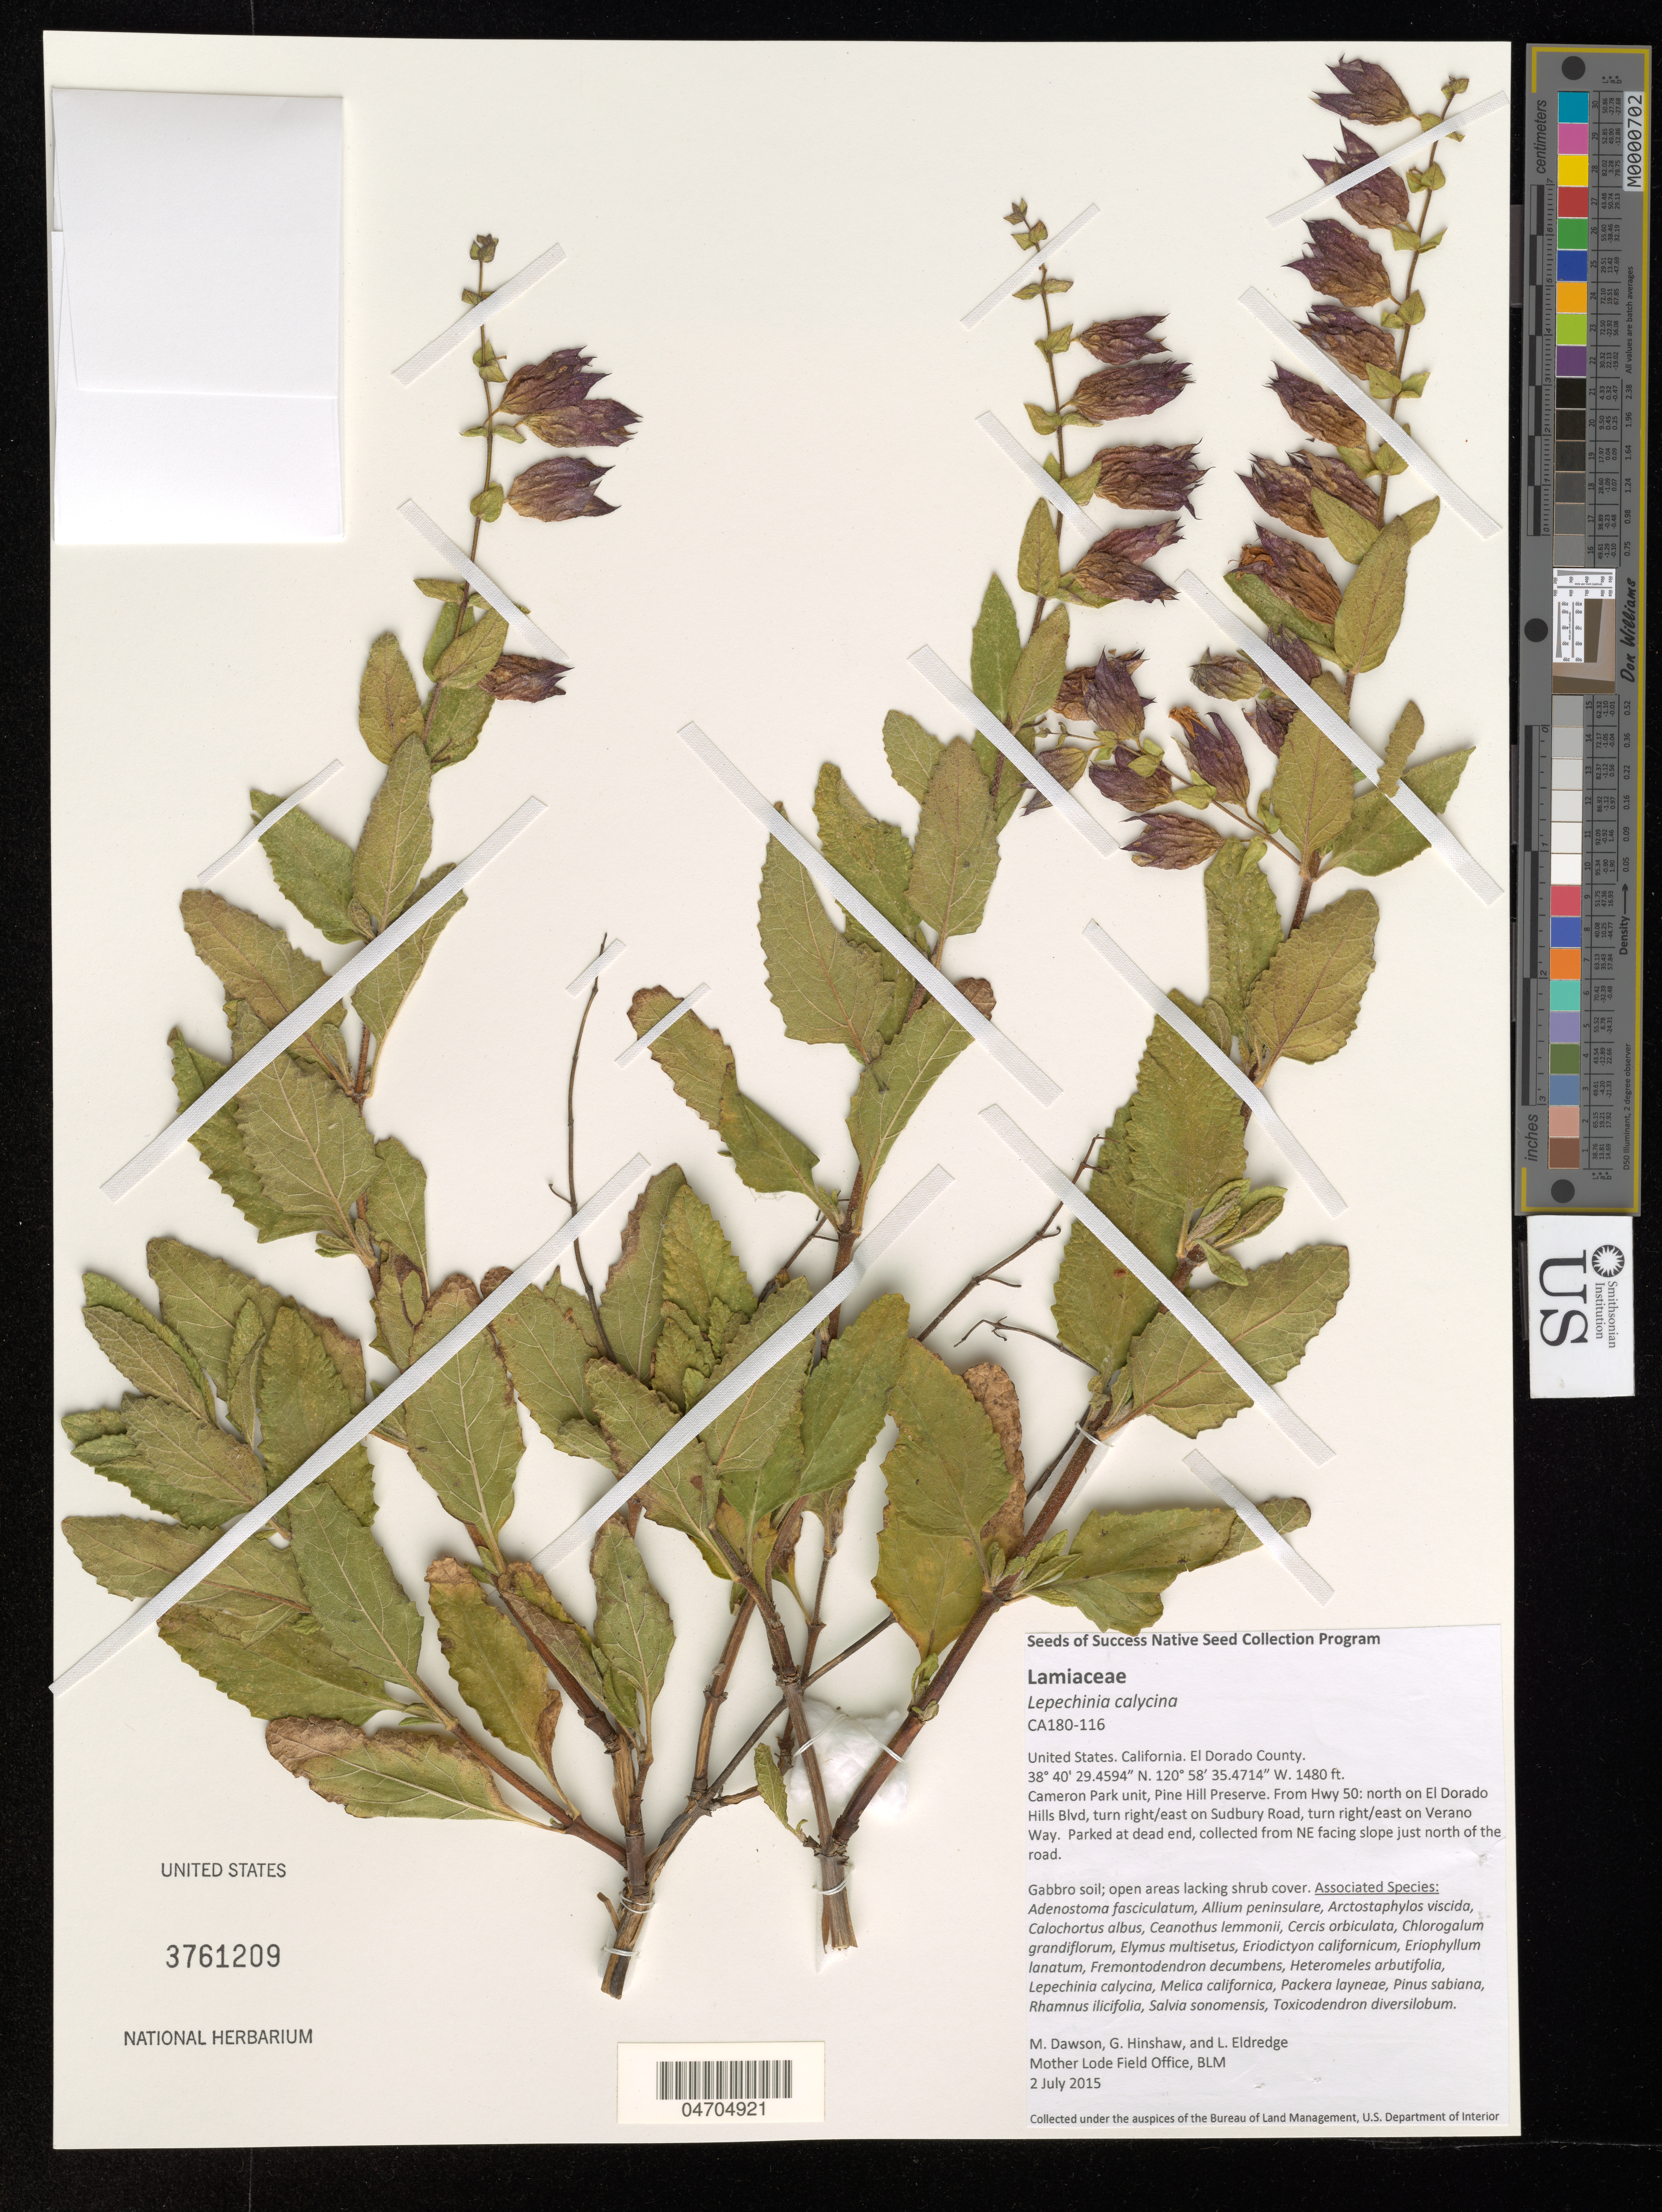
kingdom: Plantae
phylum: Tracheophyta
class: Magnoliopsida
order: Lamiales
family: Lamiaceae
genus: Lepechinia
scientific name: Lepechinia calycina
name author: (Benth.) Epling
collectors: M. Dawson, G. Hinshaw & L. Eldredge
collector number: CA180-116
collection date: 2015-07-02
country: United States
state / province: California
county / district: El Dorado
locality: El Dorado County. Cameron Park unit, Pine Hill Preserve. From Hwy 50: north on El Dorado Hills Blvd, turn right/east on Sudbury Road, turn right/east on Verano Way. Parked at dead end, collected from NE facing slope just north of the road.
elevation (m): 451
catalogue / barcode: US 3761209